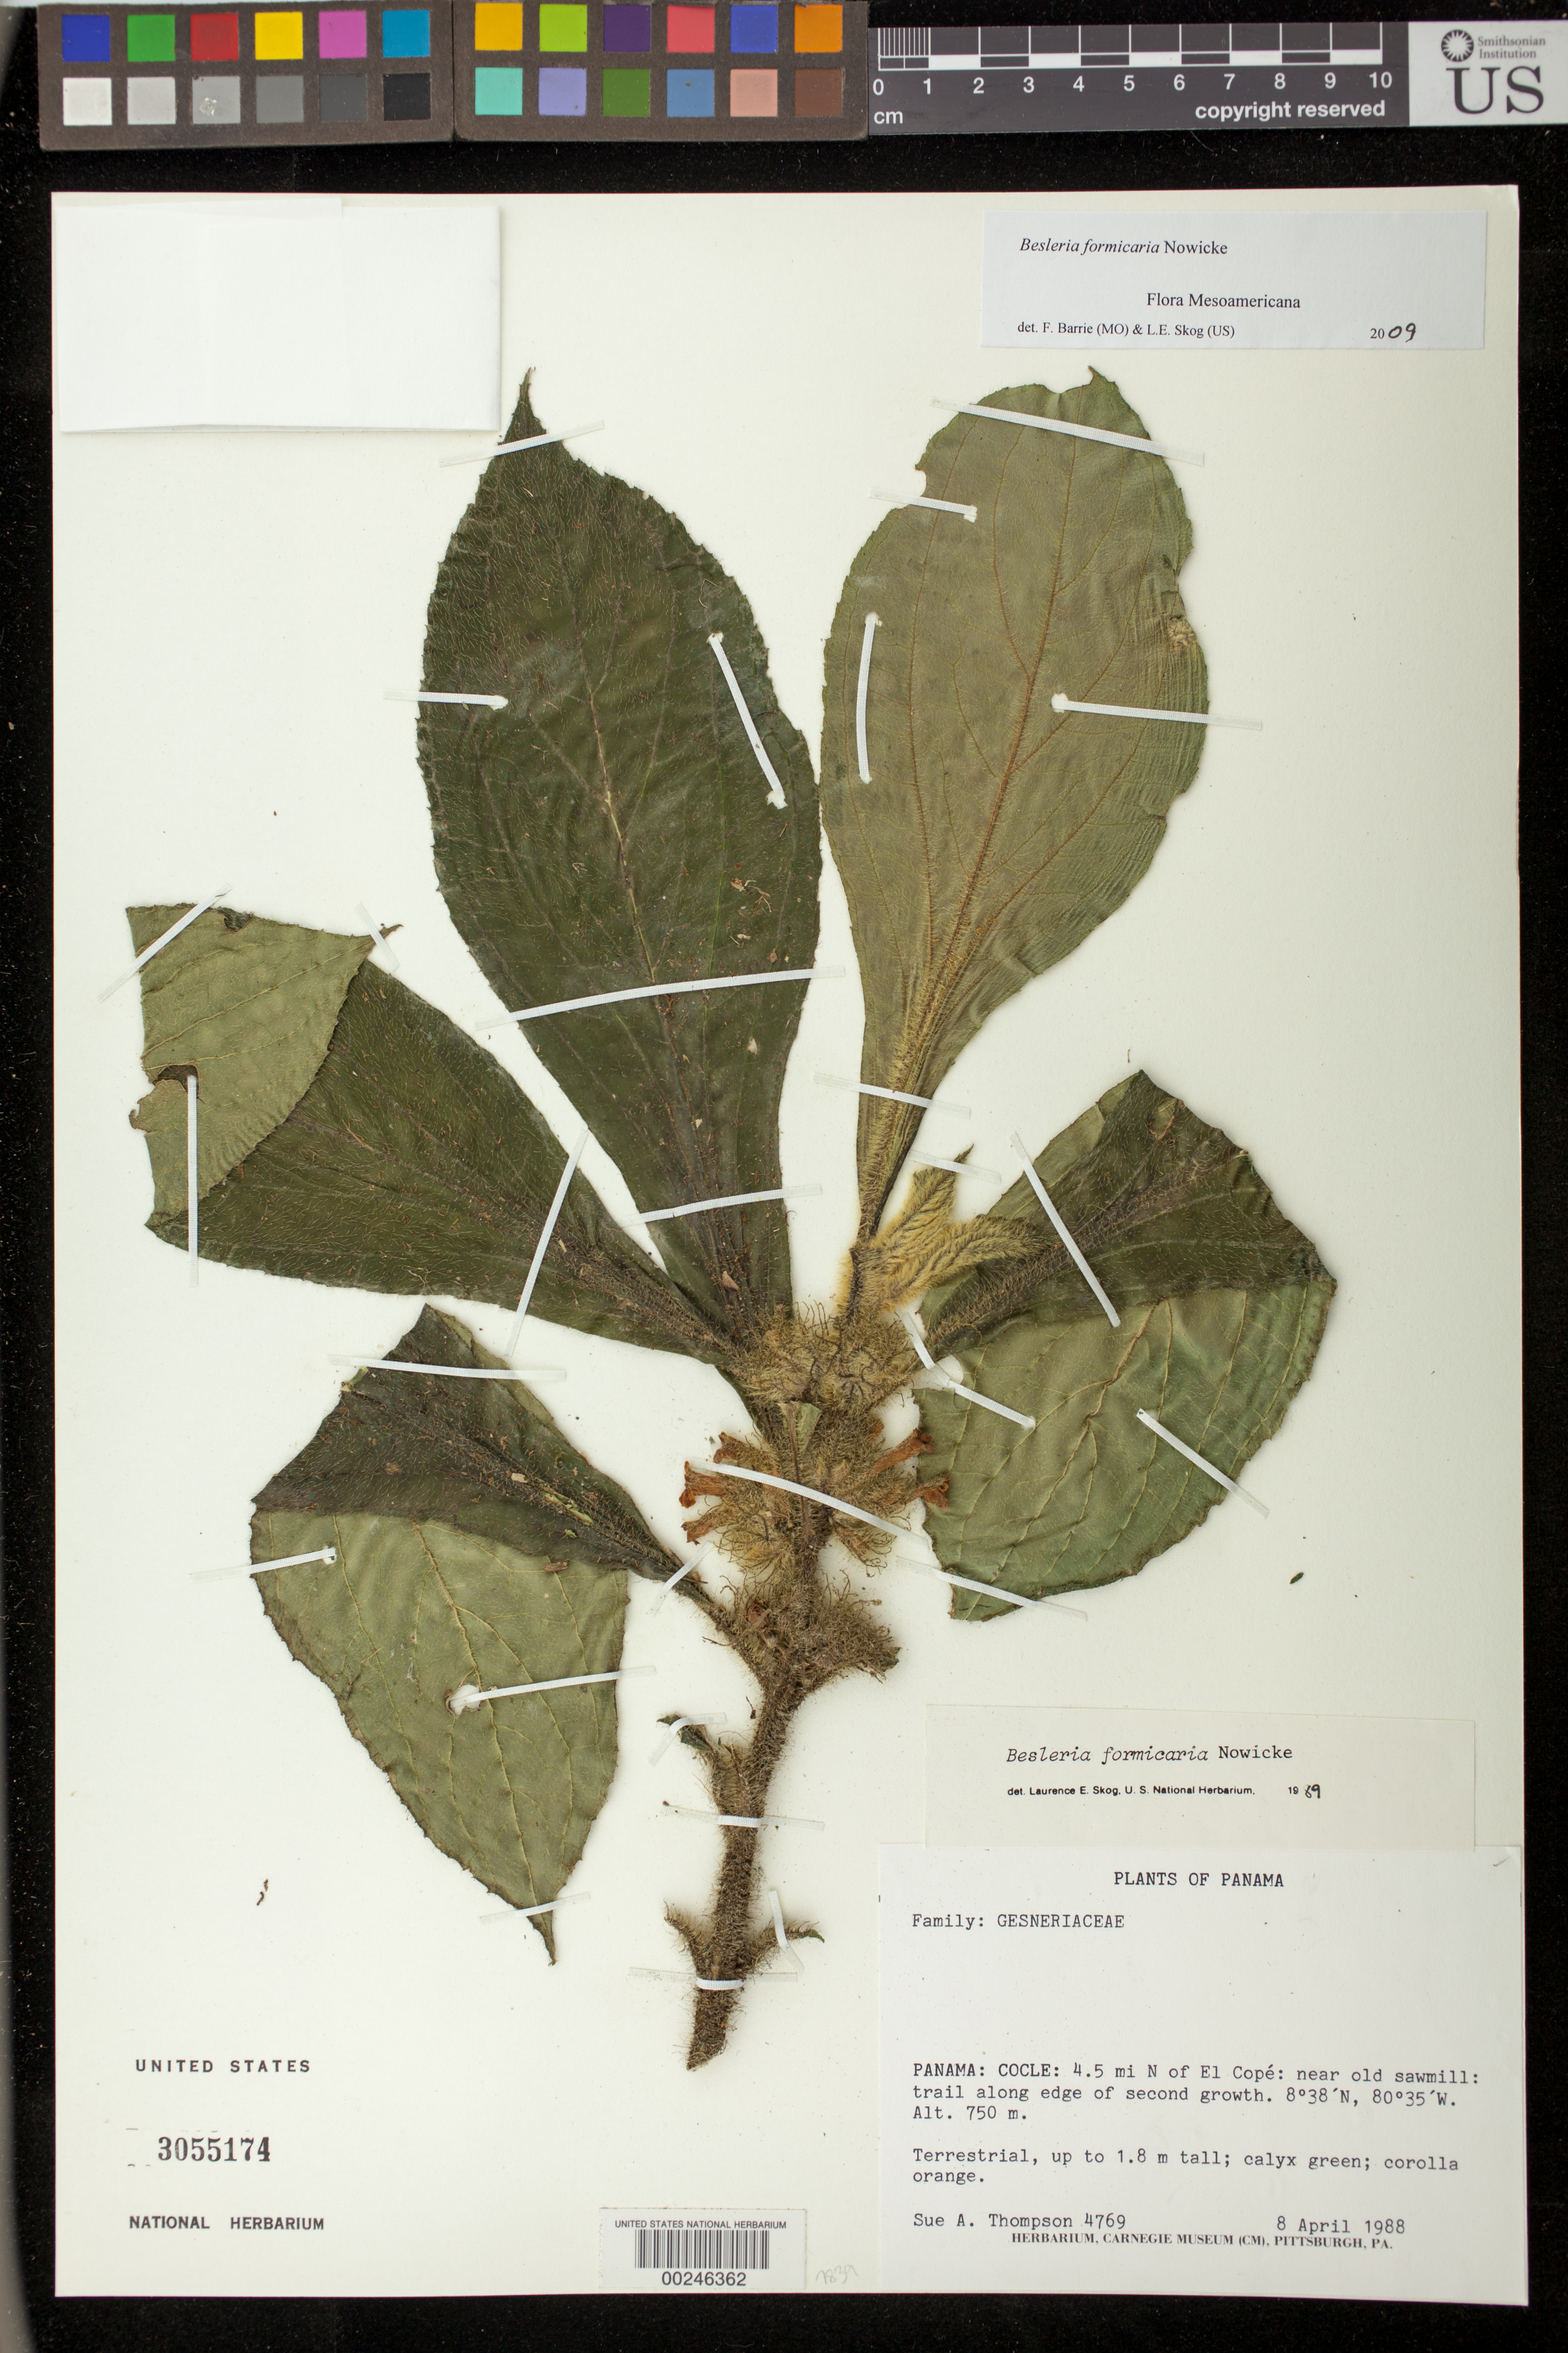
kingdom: Plantae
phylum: Tracheophyta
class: Magnoliopsida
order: Lamiales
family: Gesneriaceae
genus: Besleria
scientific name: Besleria formicaria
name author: Nowicke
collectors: S. A. Thompson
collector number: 4769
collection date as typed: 08 Apr 1988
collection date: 1988-04-08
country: Panama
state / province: Coclé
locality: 4.5 mi N of El Cope, near old sawmill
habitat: Trail along edge of second growth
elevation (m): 750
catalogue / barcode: US 3055174